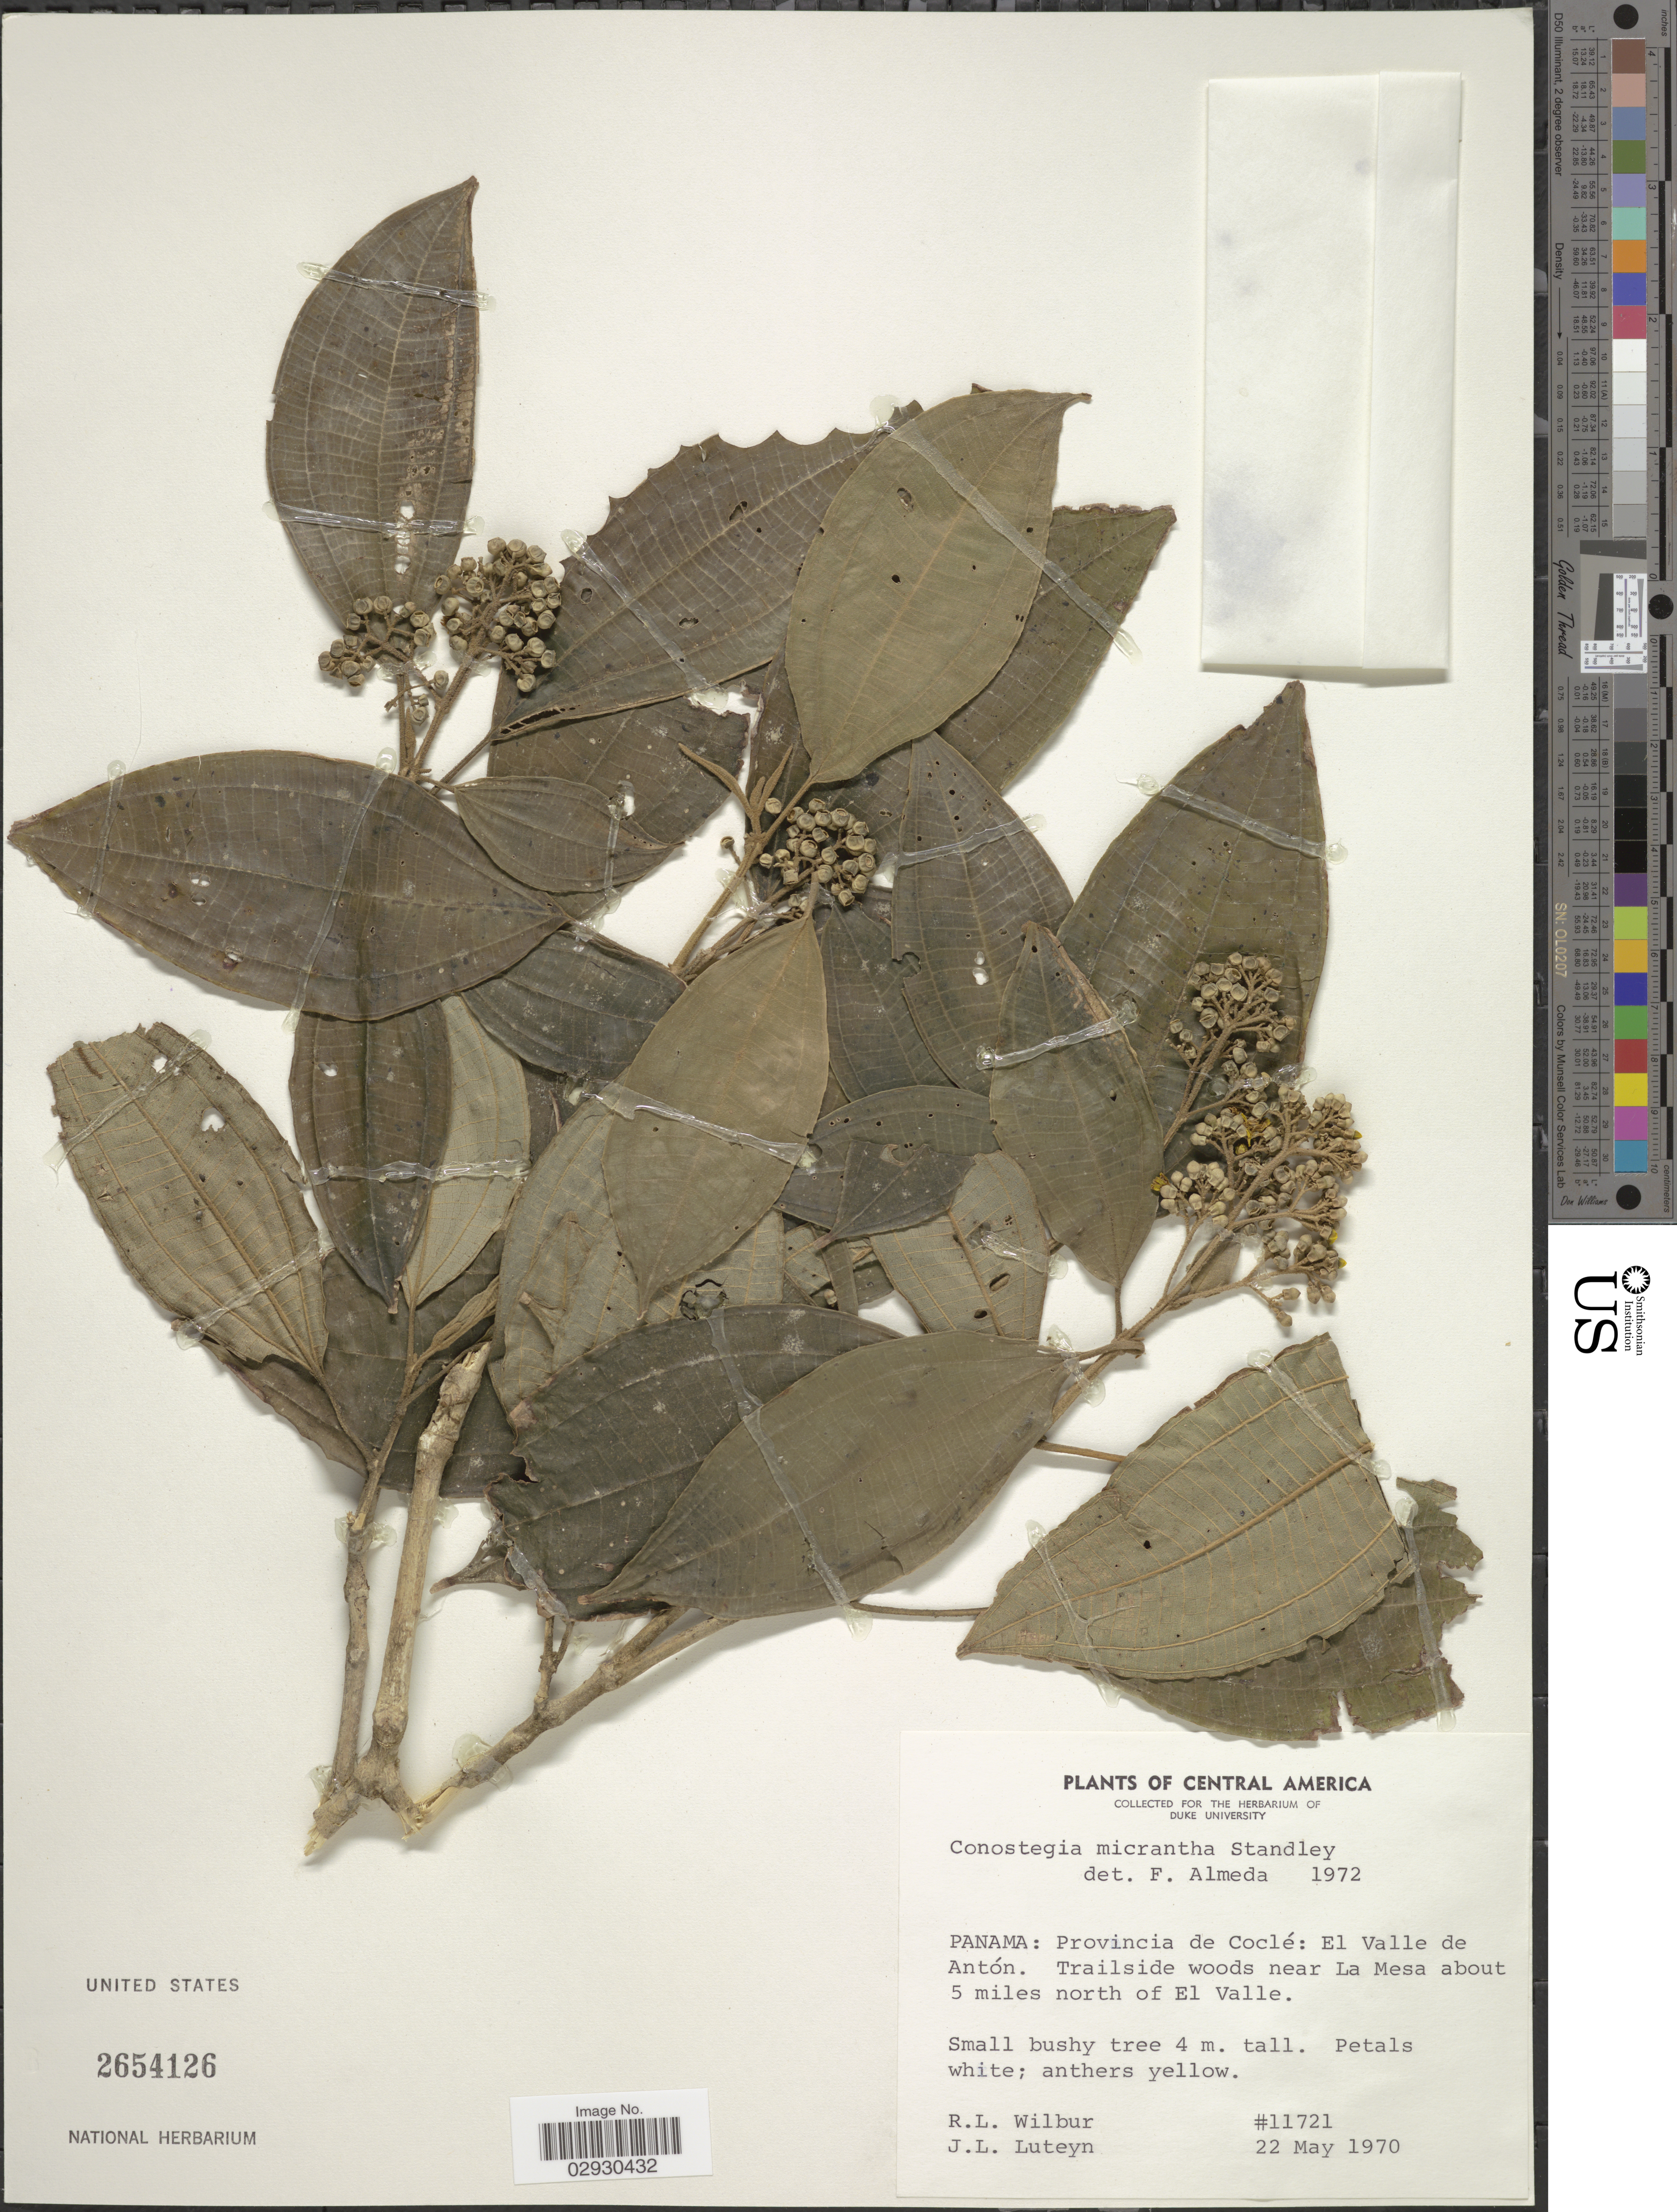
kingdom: Plantae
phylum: Tracheophyta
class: Magnoliopsida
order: Myrtales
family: Melastomataceae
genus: Conostegia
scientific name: Conostegia micrantha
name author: Standl.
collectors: R. L. Wilbur & J. Luteyn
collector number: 11721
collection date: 1970-05-22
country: Panama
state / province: Coclé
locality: Panama: Provincia de Coclé: El Valle de Antón. Trailside woods near La Mesa about 5 miles north of El Valle.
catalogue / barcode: US 2654126